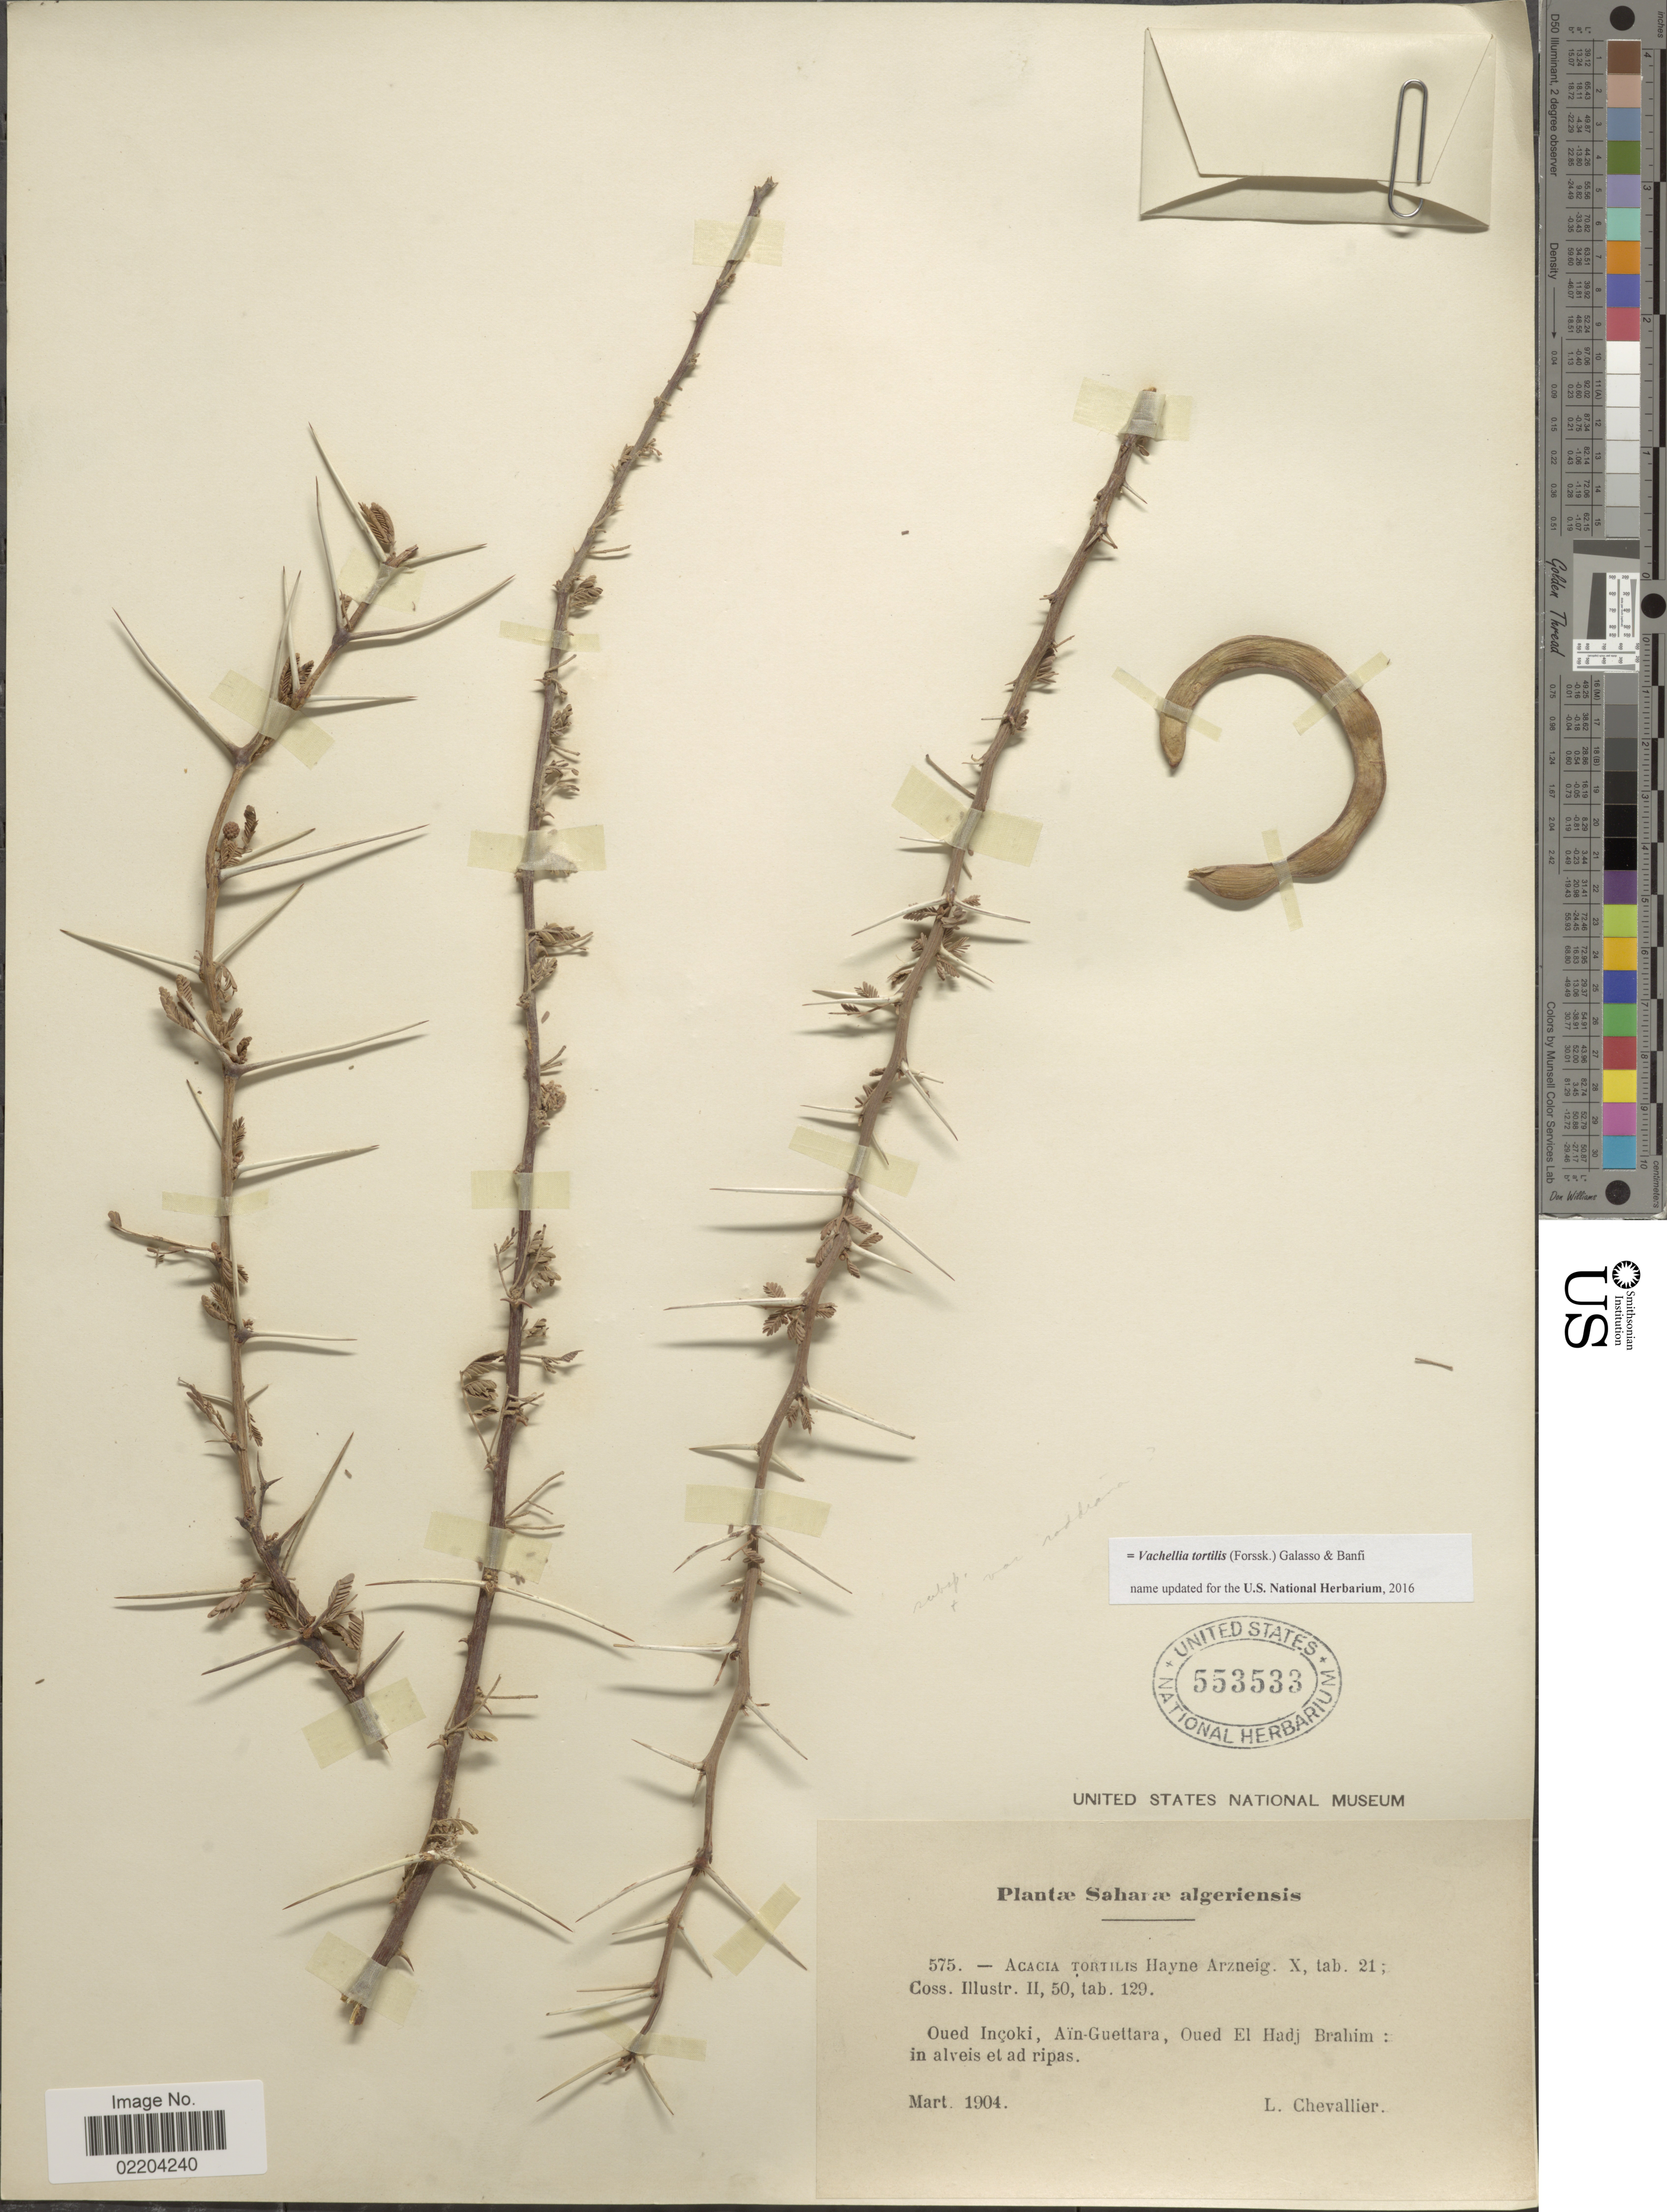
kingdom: Plantae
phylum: Tracheophyta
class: Magnoliopsida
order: Fabales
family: Fabaceae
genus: Vachellia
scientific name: Vachellia tortilis subsp. tortilis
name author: (Forssk.) Galasso & Banfi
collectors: L. Chevallier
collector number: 575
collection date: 1904-03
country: Algeria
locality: Saharae algeriensis. Oued Incoki, Ain-Guettara, Oued El Hadj Brahim, in alveis et ad ripas.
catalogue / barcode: US 553533